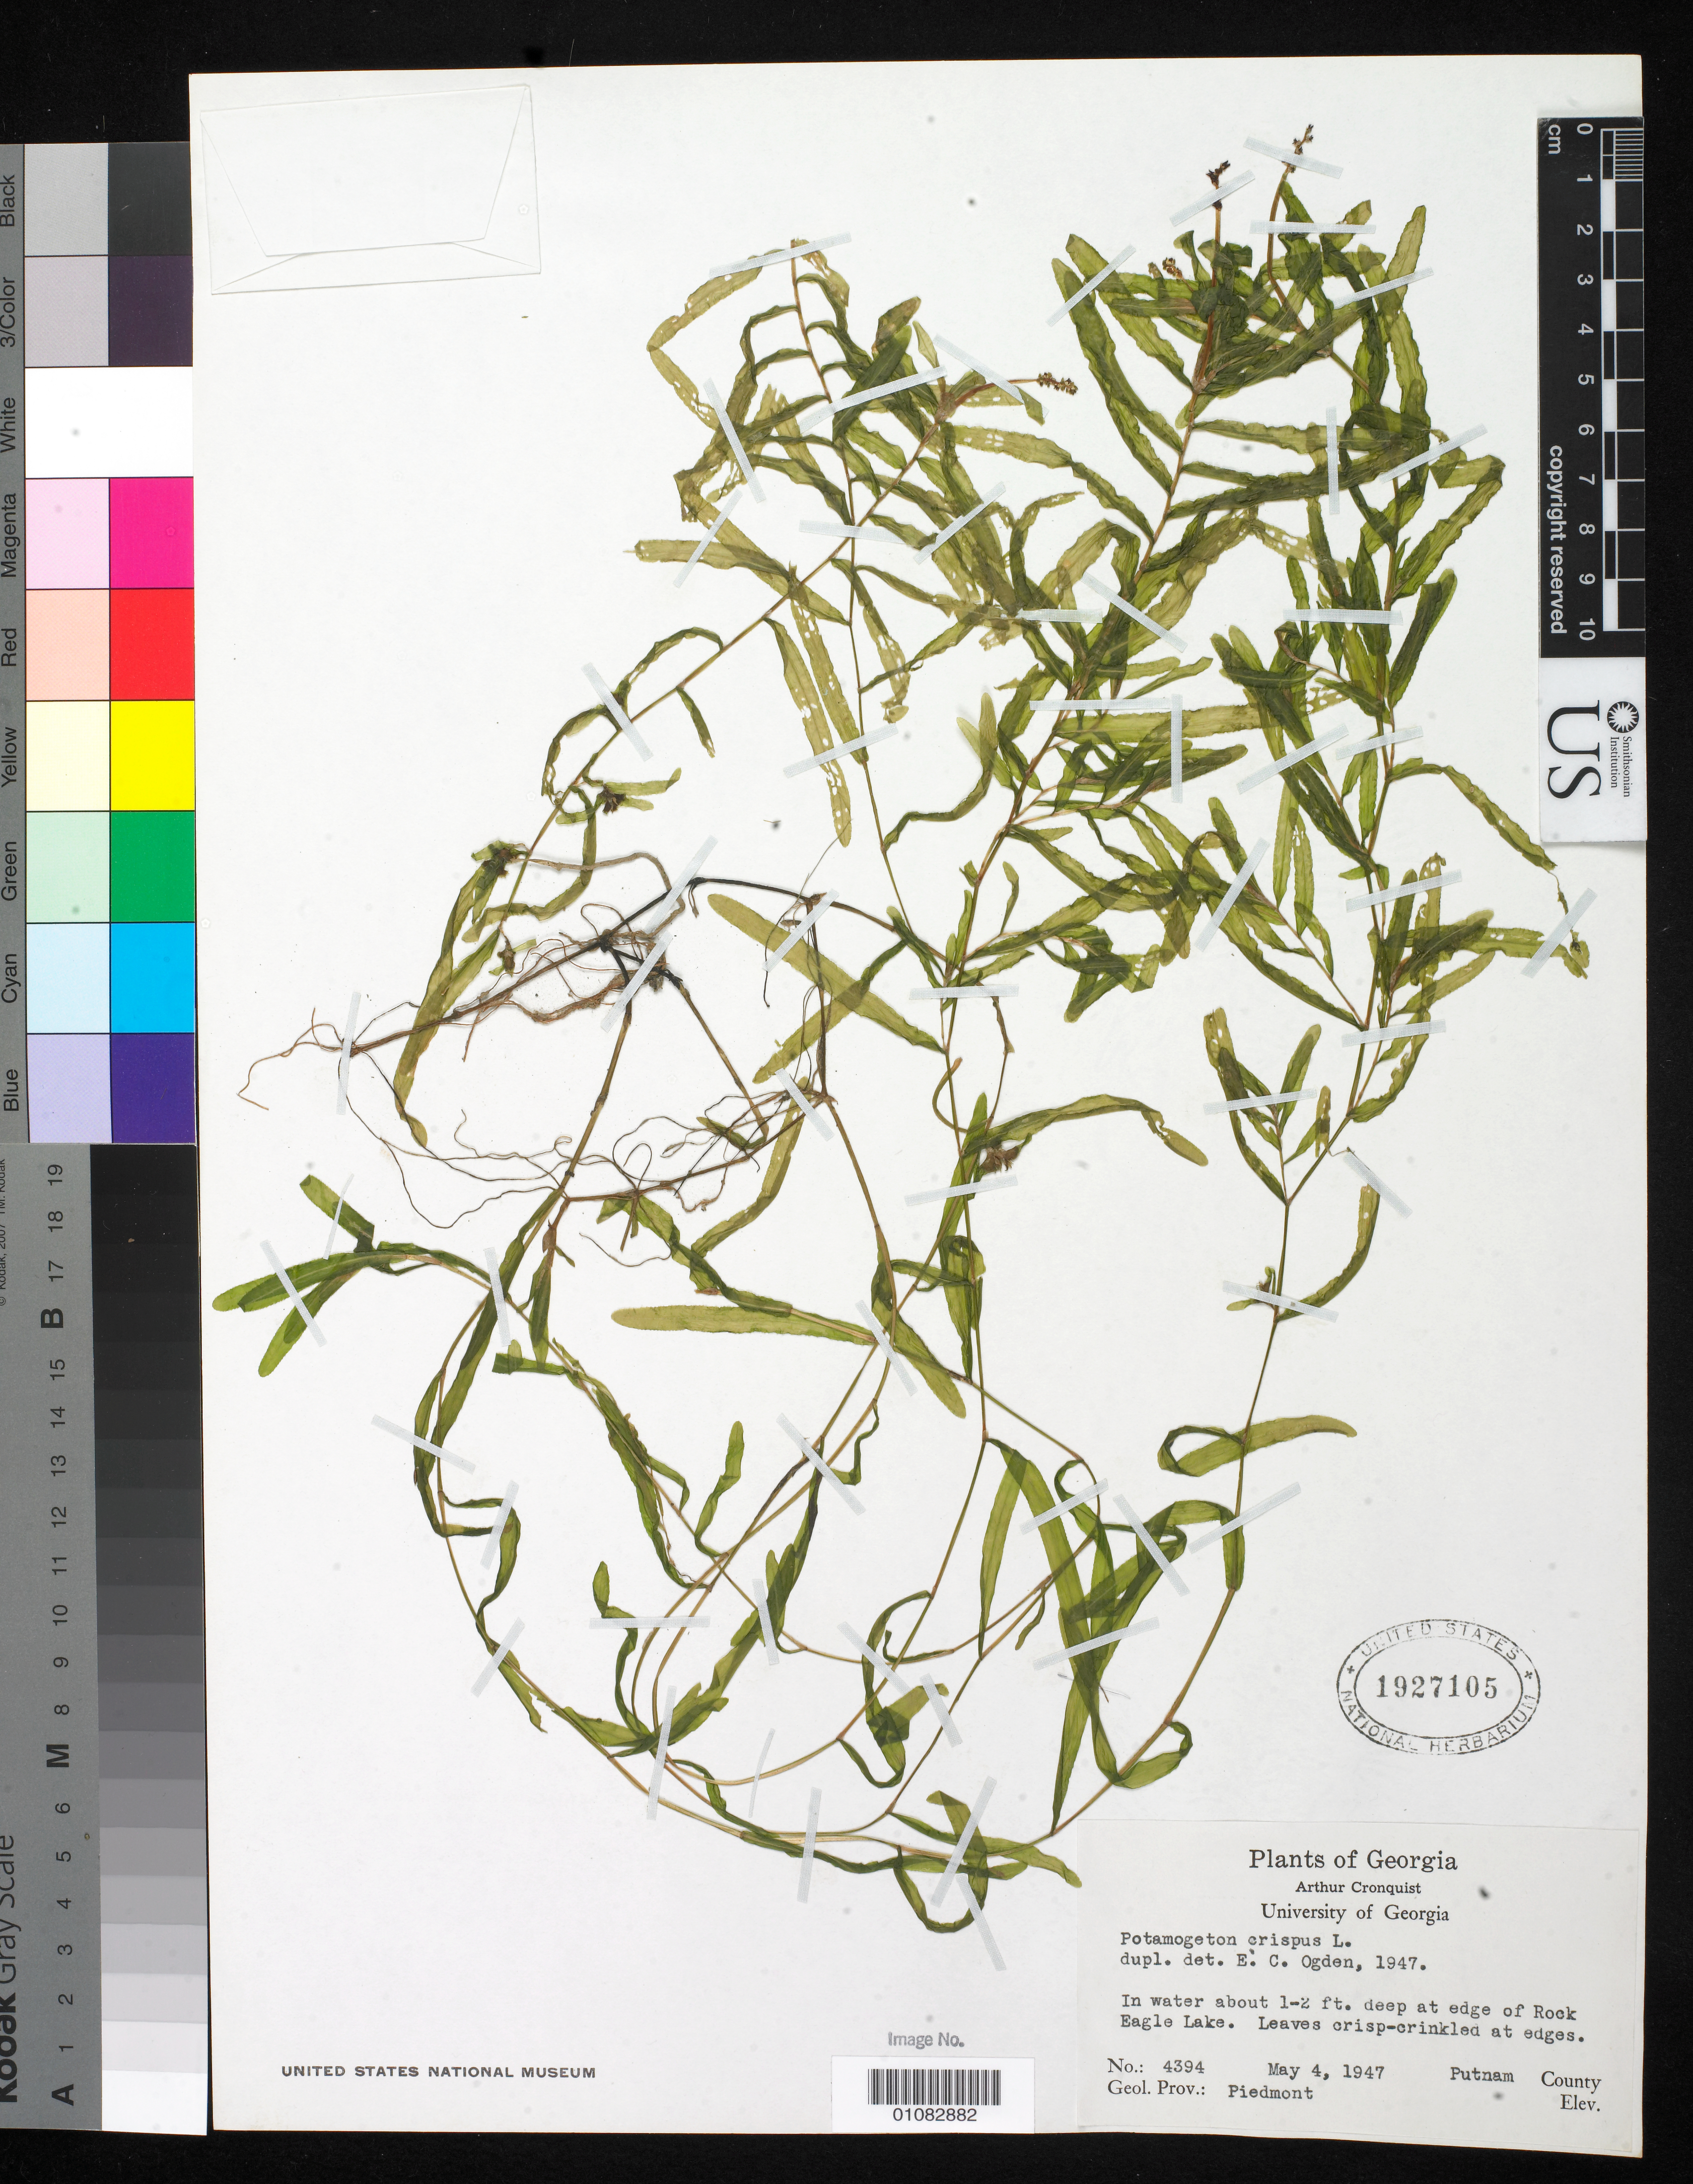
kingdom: Plantae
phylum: Tracheophyta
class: Liliopsida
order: Alismatales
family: Potamogetonaceae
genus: Potamogeton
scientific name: Potamogeton crispus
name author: L.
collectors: A. J. Cronquist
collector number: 4394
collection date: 1947-05-04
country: United States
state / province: Georgia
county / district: Putnam County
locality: Piedmont, edge of Rock Eagle Lake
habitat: In water at edge of lake.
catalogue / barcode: US 1927105